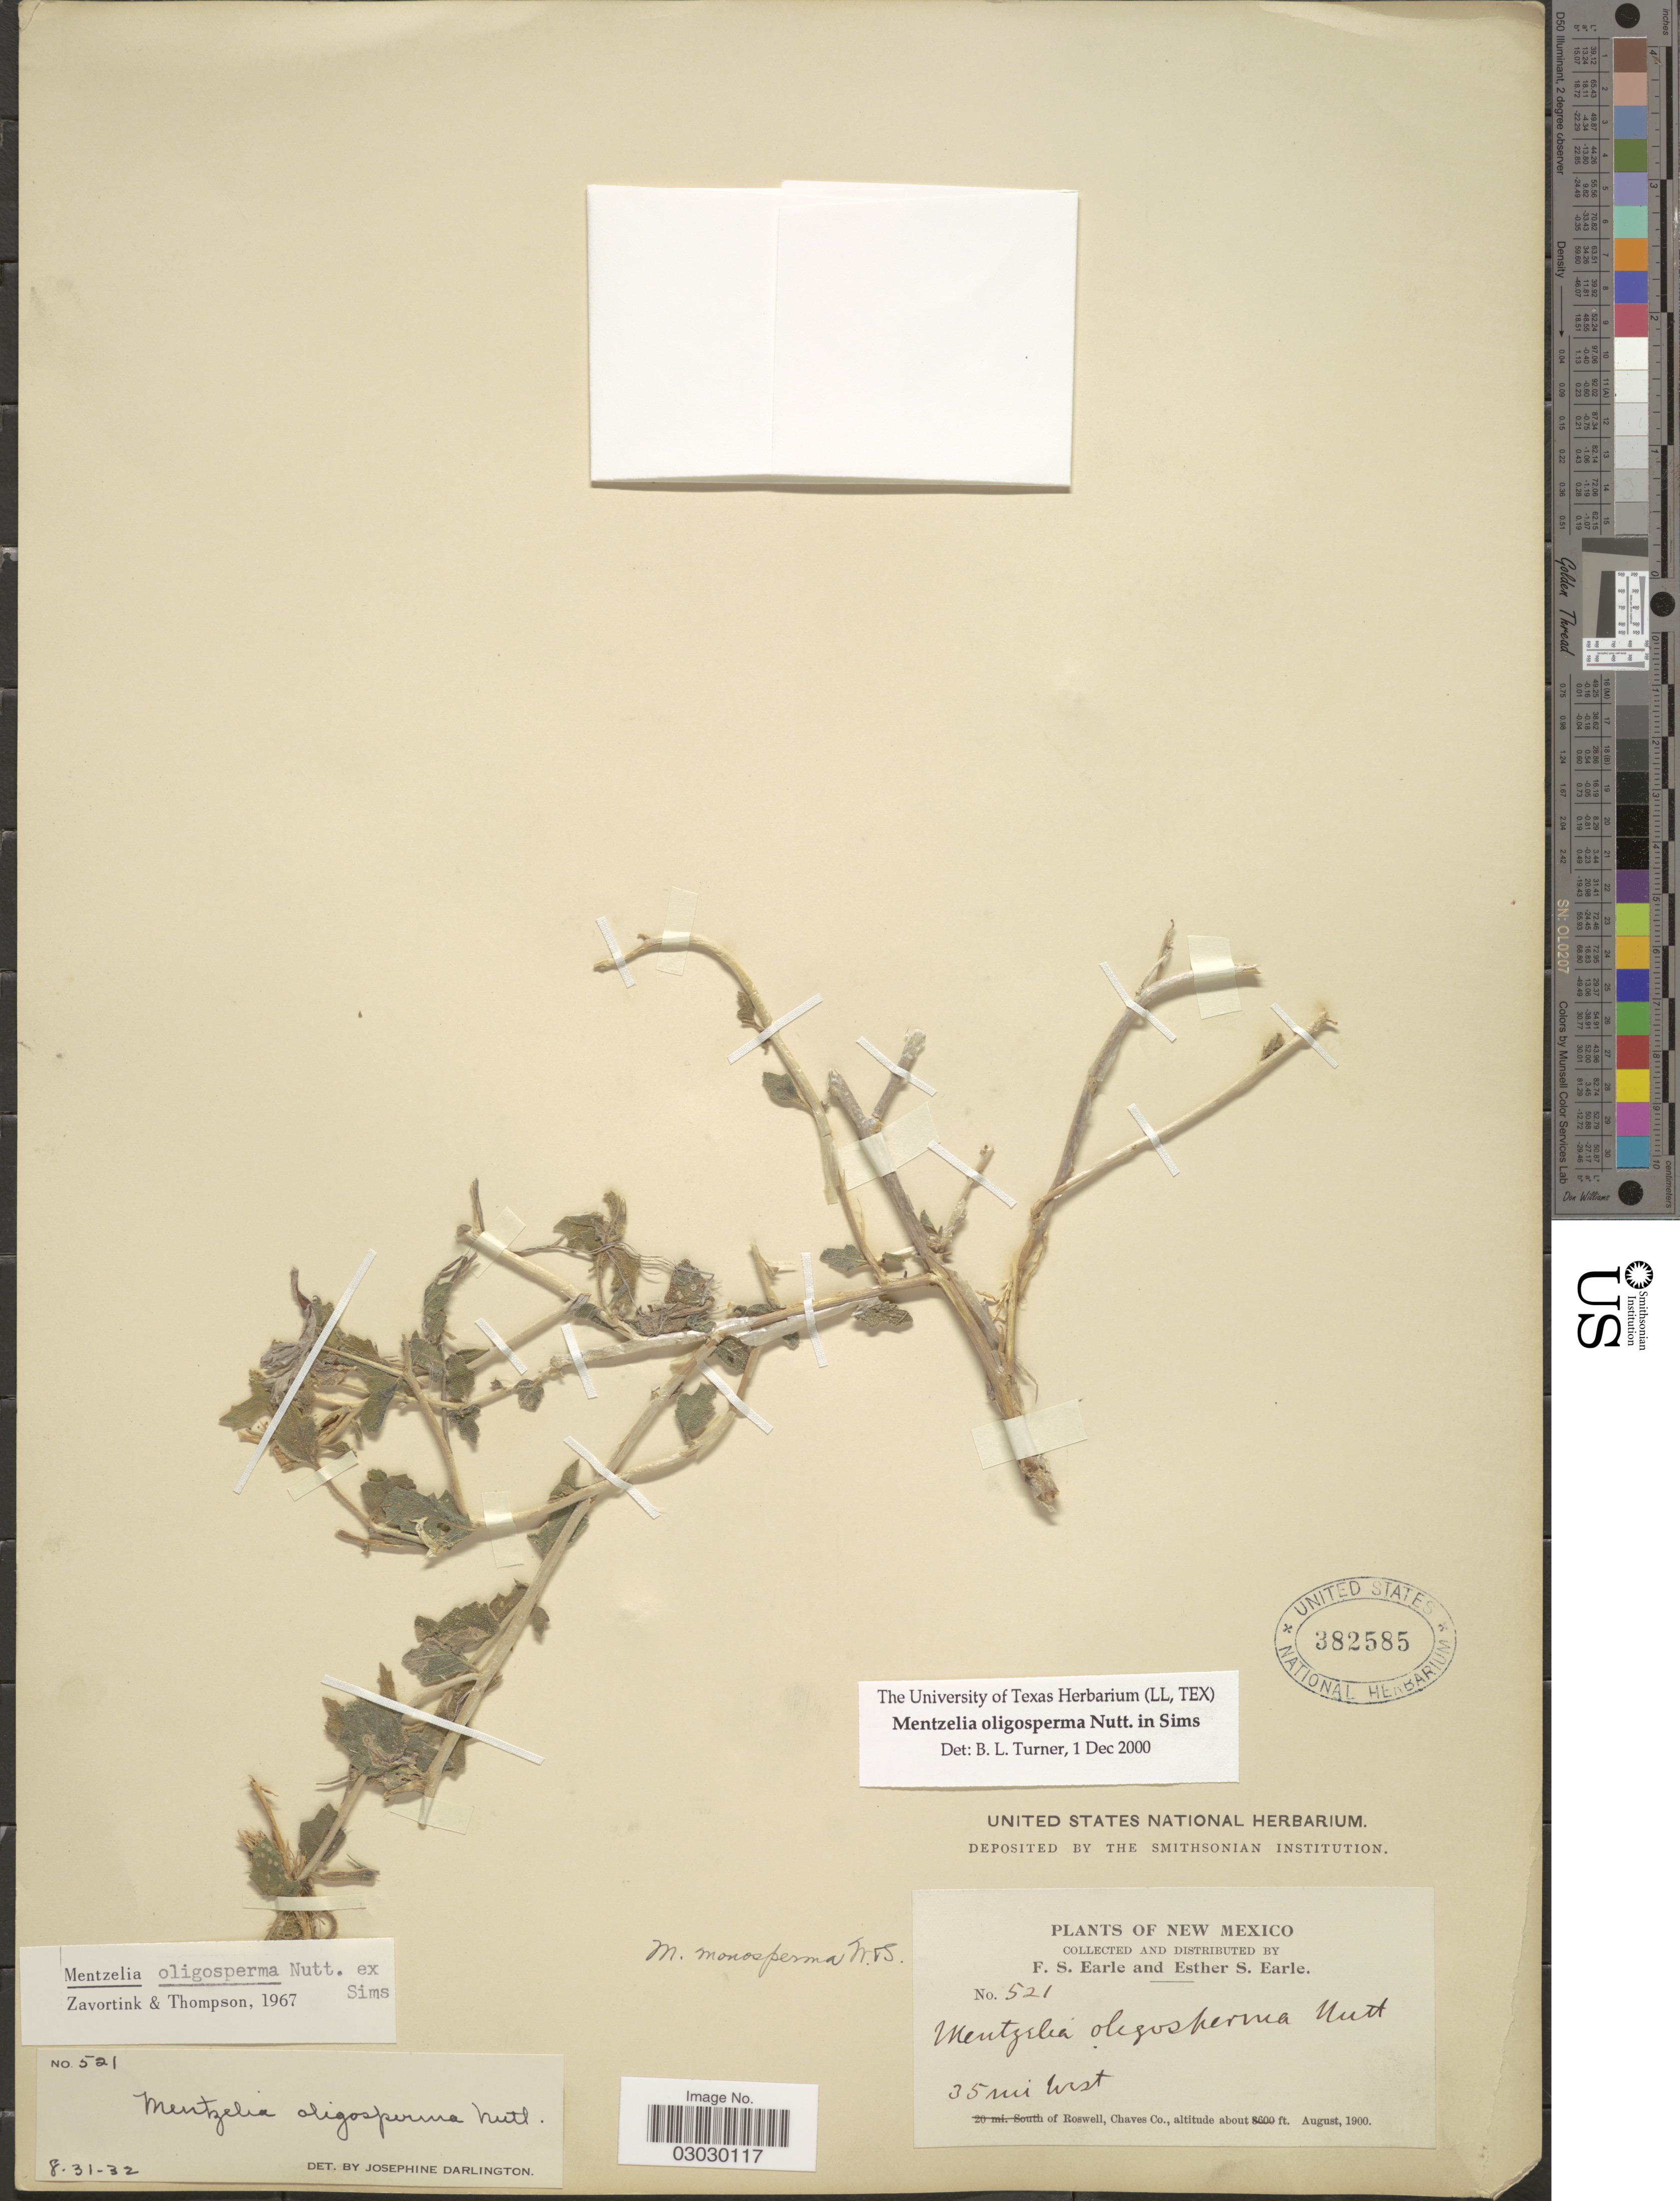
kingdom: Plantae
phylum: Tracheophyta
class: Magnoliopsida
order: Cornales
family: Loasaceae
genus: Mentzelia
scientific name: Mentzelia oligosperma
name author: Nutt. ex Sims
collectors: F. S. Earle & E. S. Earle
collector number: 521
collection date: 1900-08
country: United States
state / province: New Mexico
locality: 35 mi West of Roswell, Chaves Co.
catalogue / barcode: US 382585